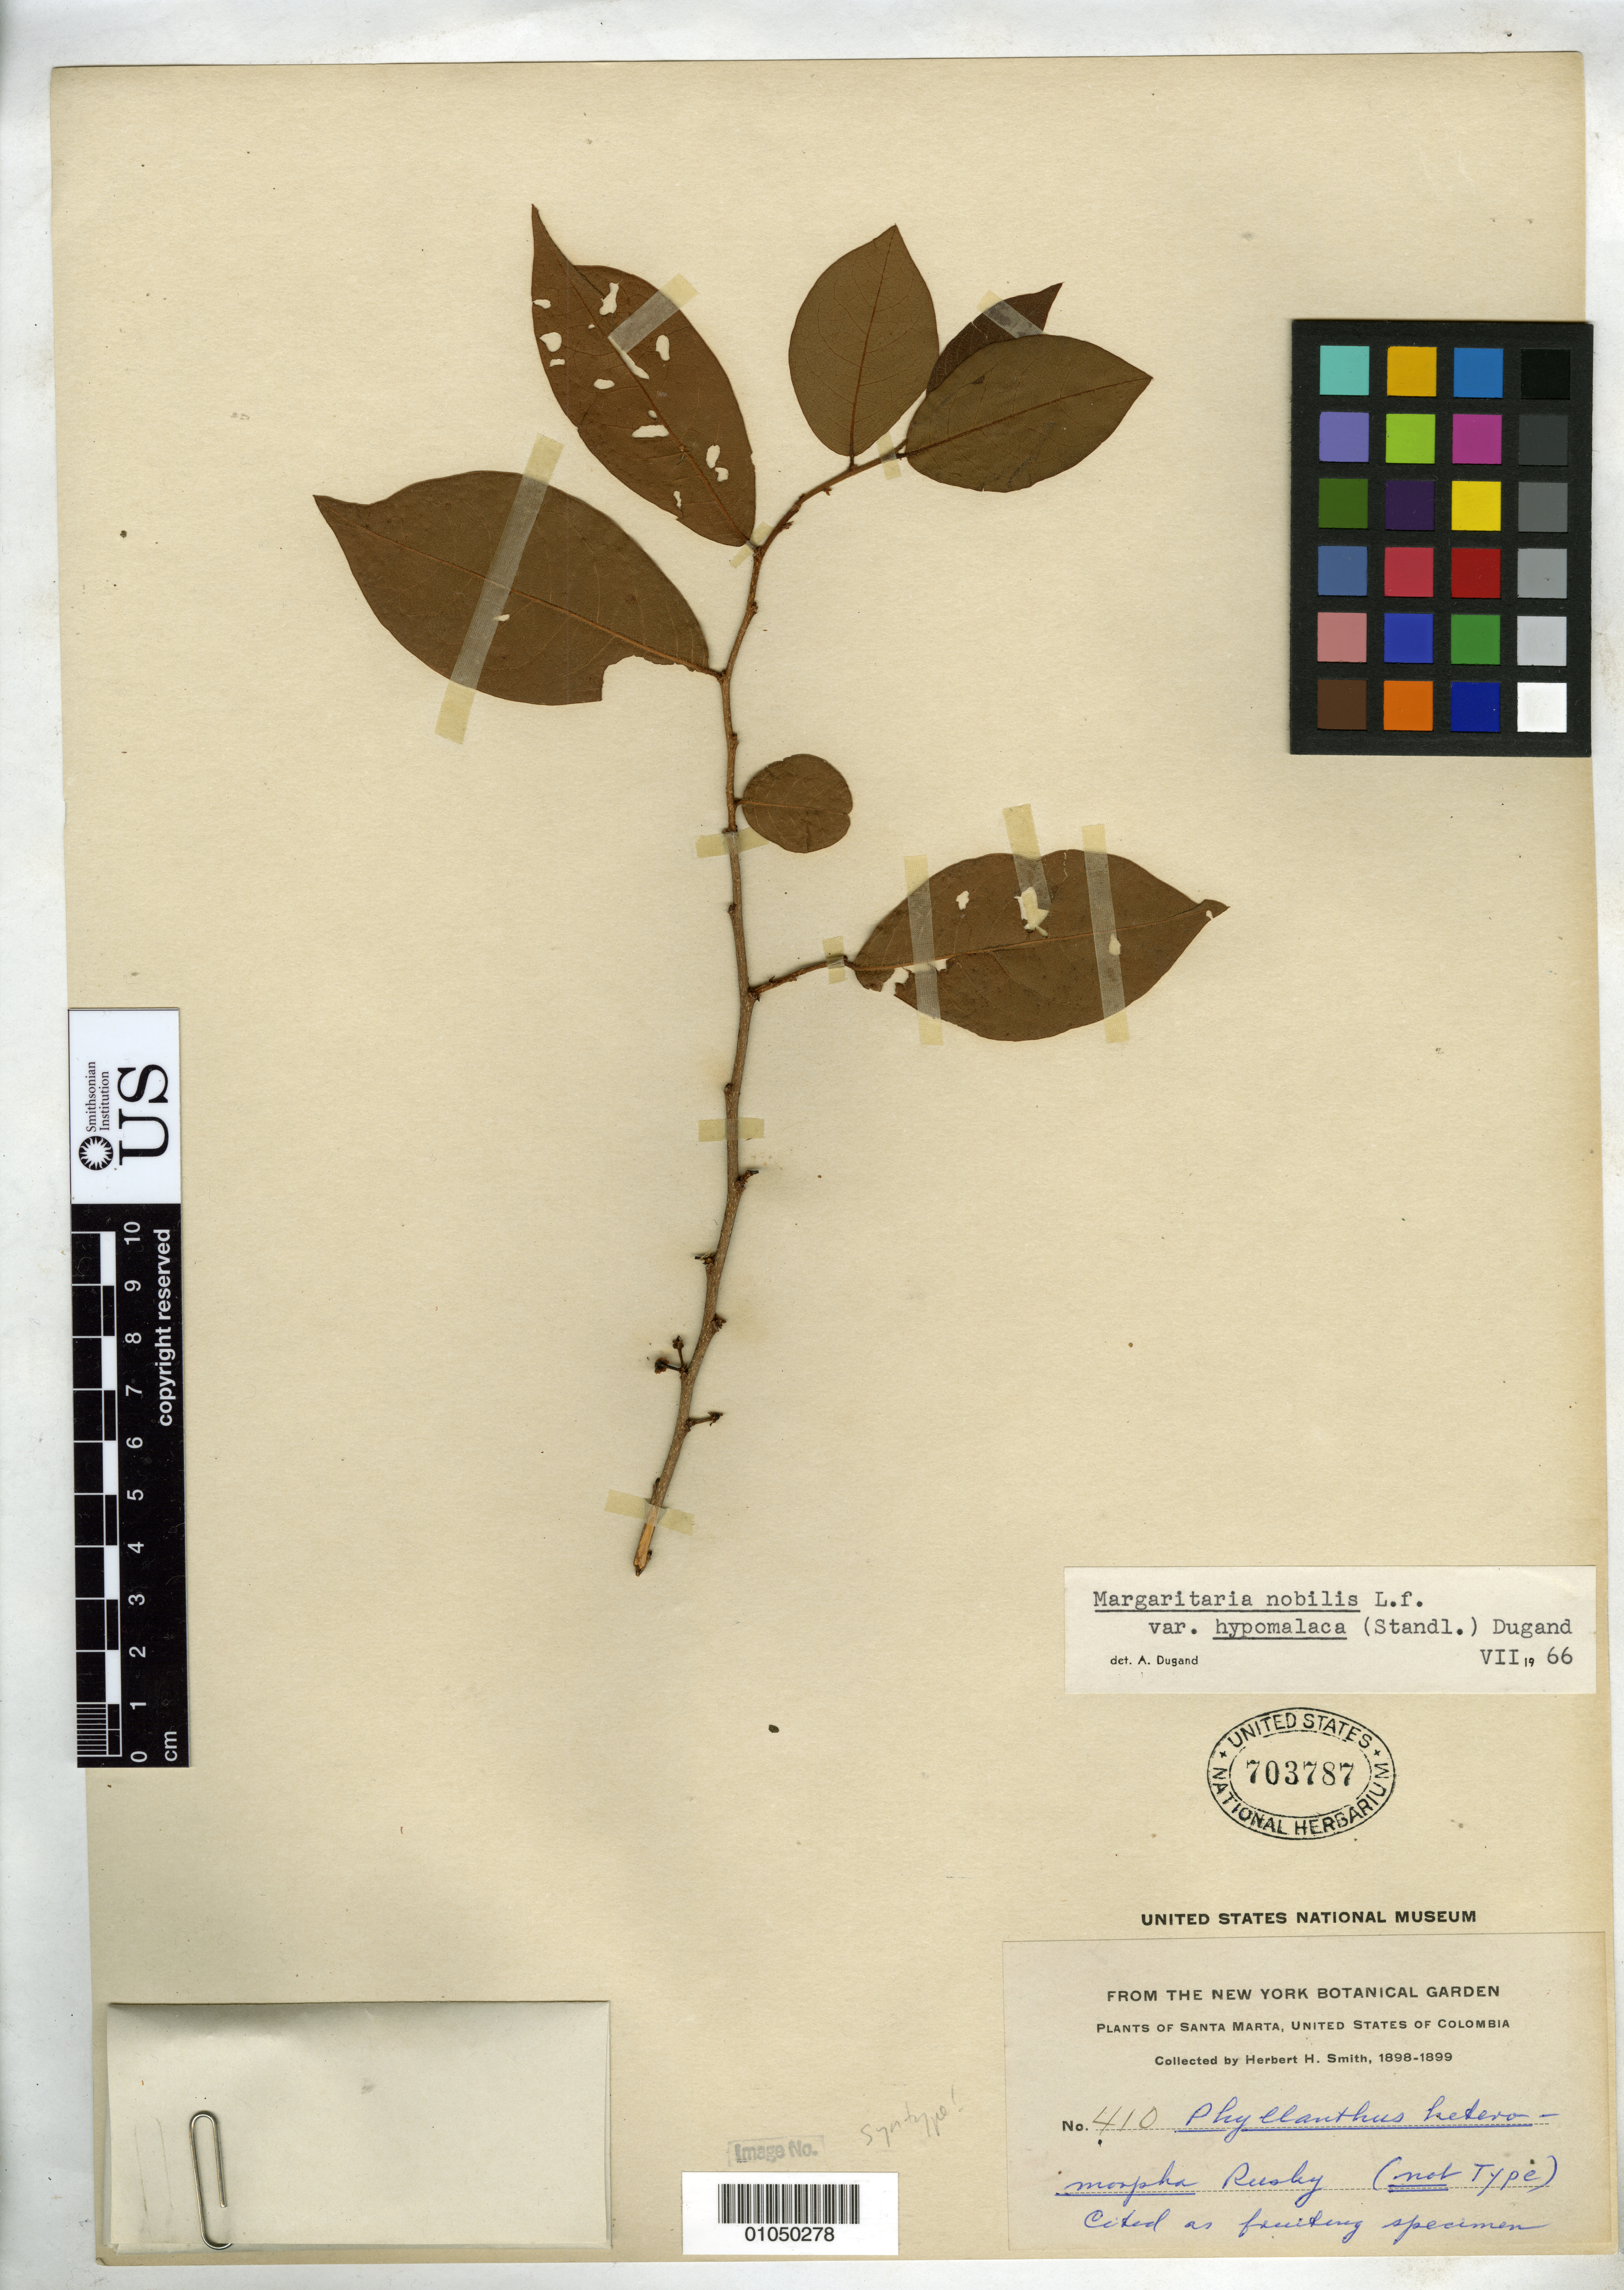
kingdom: Plantae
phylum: Tracheophyta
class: Magnoliopsida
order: Malpighiales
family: Phyllanthaceae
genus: Phyllanthus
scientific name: Phyllanthus heteromorphus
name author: Rusby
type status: Syntype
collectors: Herbert H. Smith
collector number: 410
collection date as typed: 1898 to -- --- 1899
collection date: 1898/1899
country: Colombia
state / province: Magdalena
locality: Santa Marta.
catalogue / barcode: US 703787